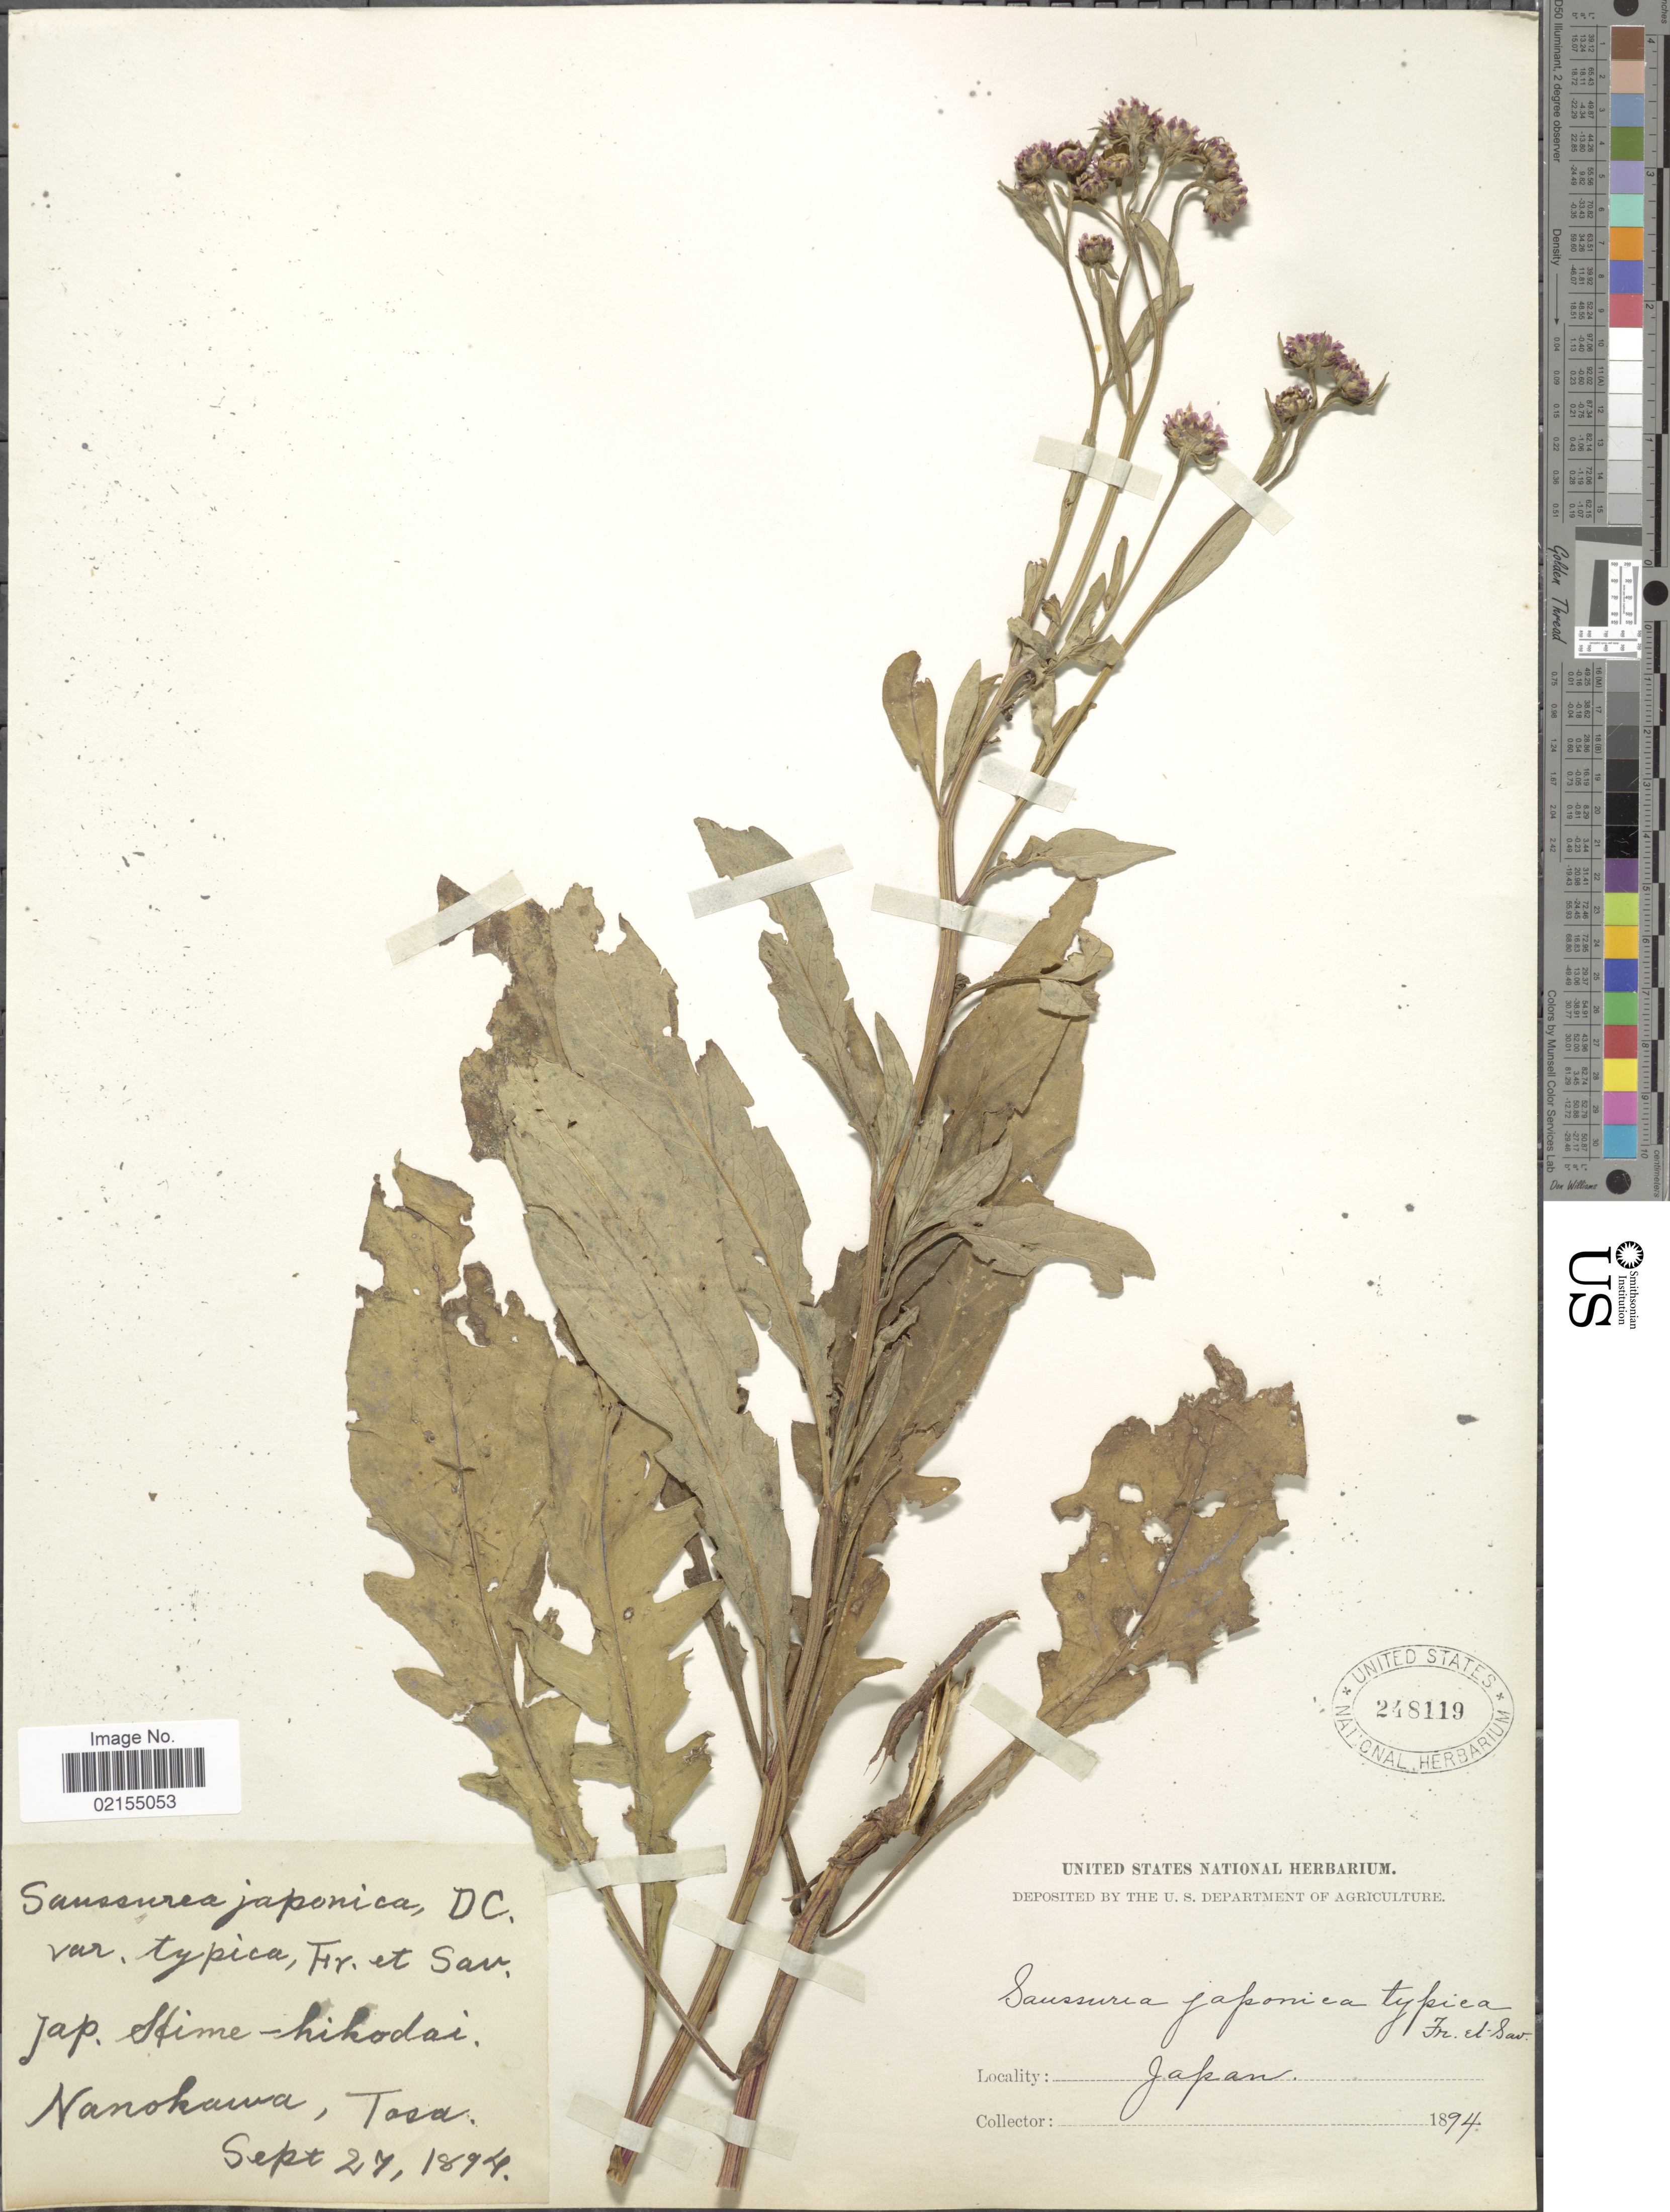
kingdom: Plantae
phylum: Tracheophyta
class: Magnoliopsida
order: Asterales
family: Asteraceae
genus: Saussurea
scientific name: Saussurea japonica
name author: (Thunb.) DC.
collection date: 1894-09-27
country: Japan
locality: Jap. Hime-hikodai, Nanokawa, Tosa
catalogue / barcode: US 249119